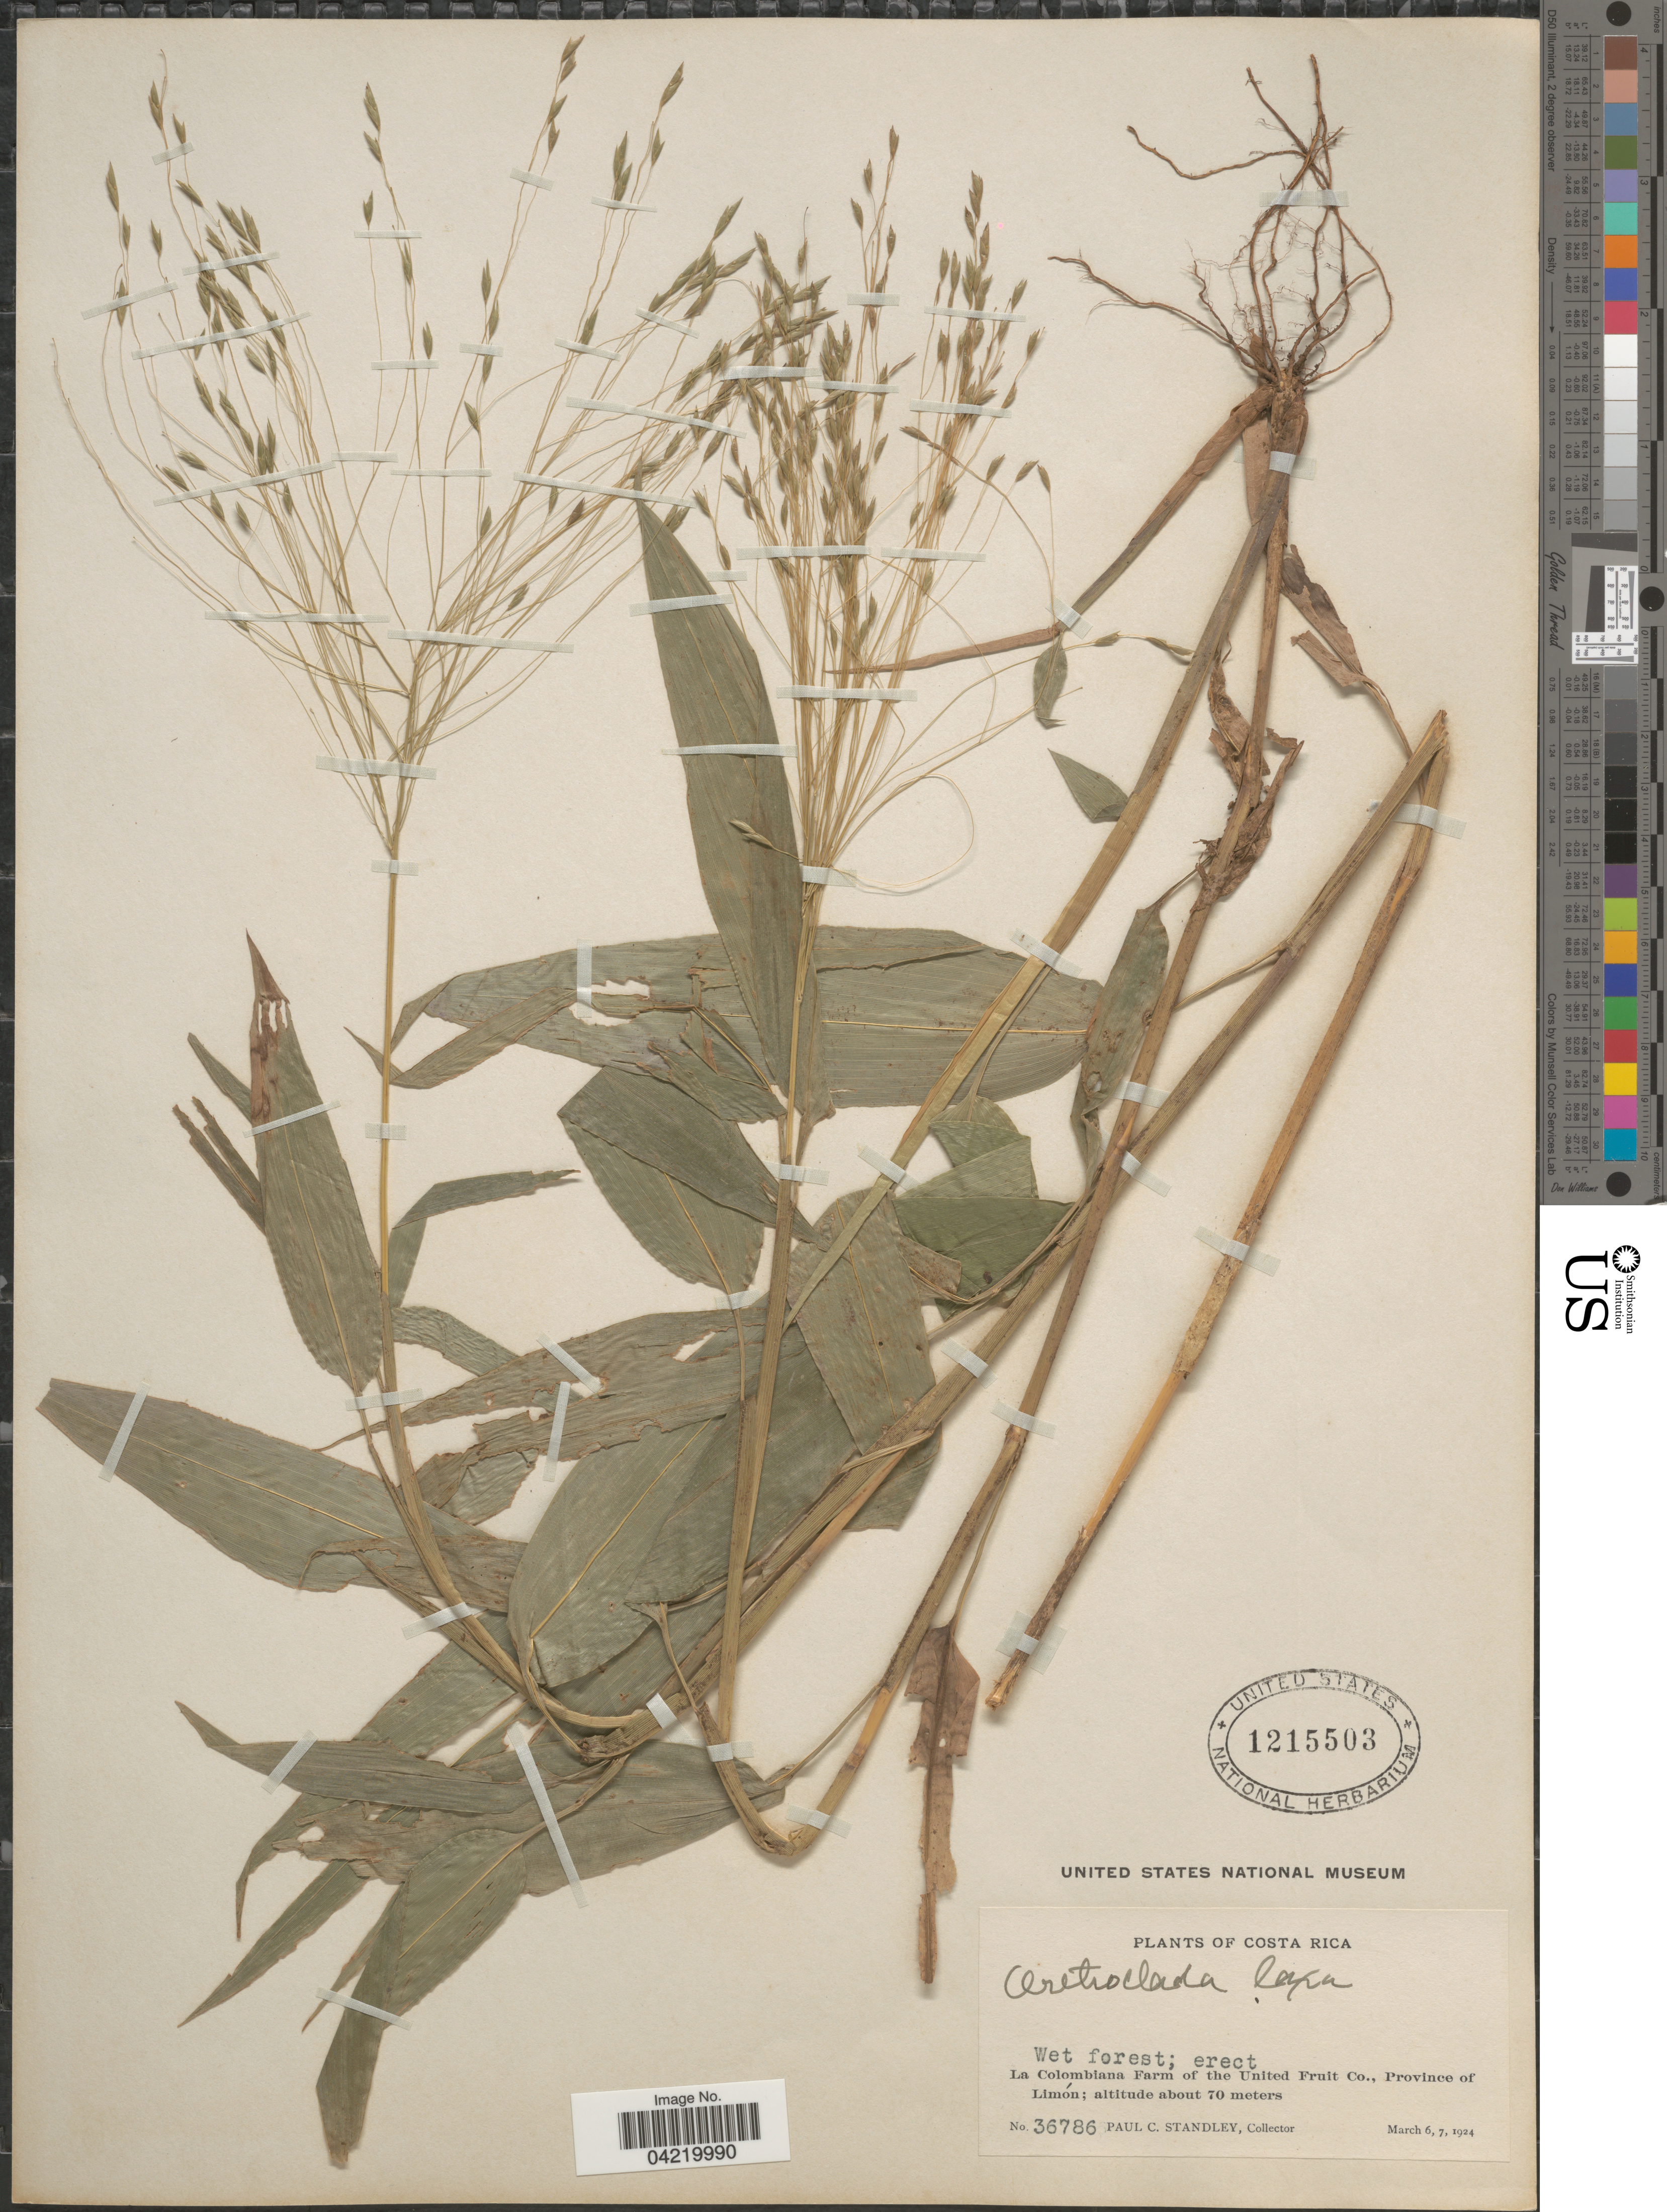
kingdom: Plantae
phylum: Tracheophyta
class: Liliopsida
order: Poales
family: Poaceae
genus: Orthoclada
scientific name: Orthoclada laxa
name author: P. Beauv.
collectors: P. C. Standley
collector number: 36786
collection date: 1924-03-06/1924-03-07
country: Costa Rica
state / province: Limón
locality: Wet forest; La Colombiana Farm of the United Fruit Co.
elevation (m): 70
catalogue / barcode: US 1215503